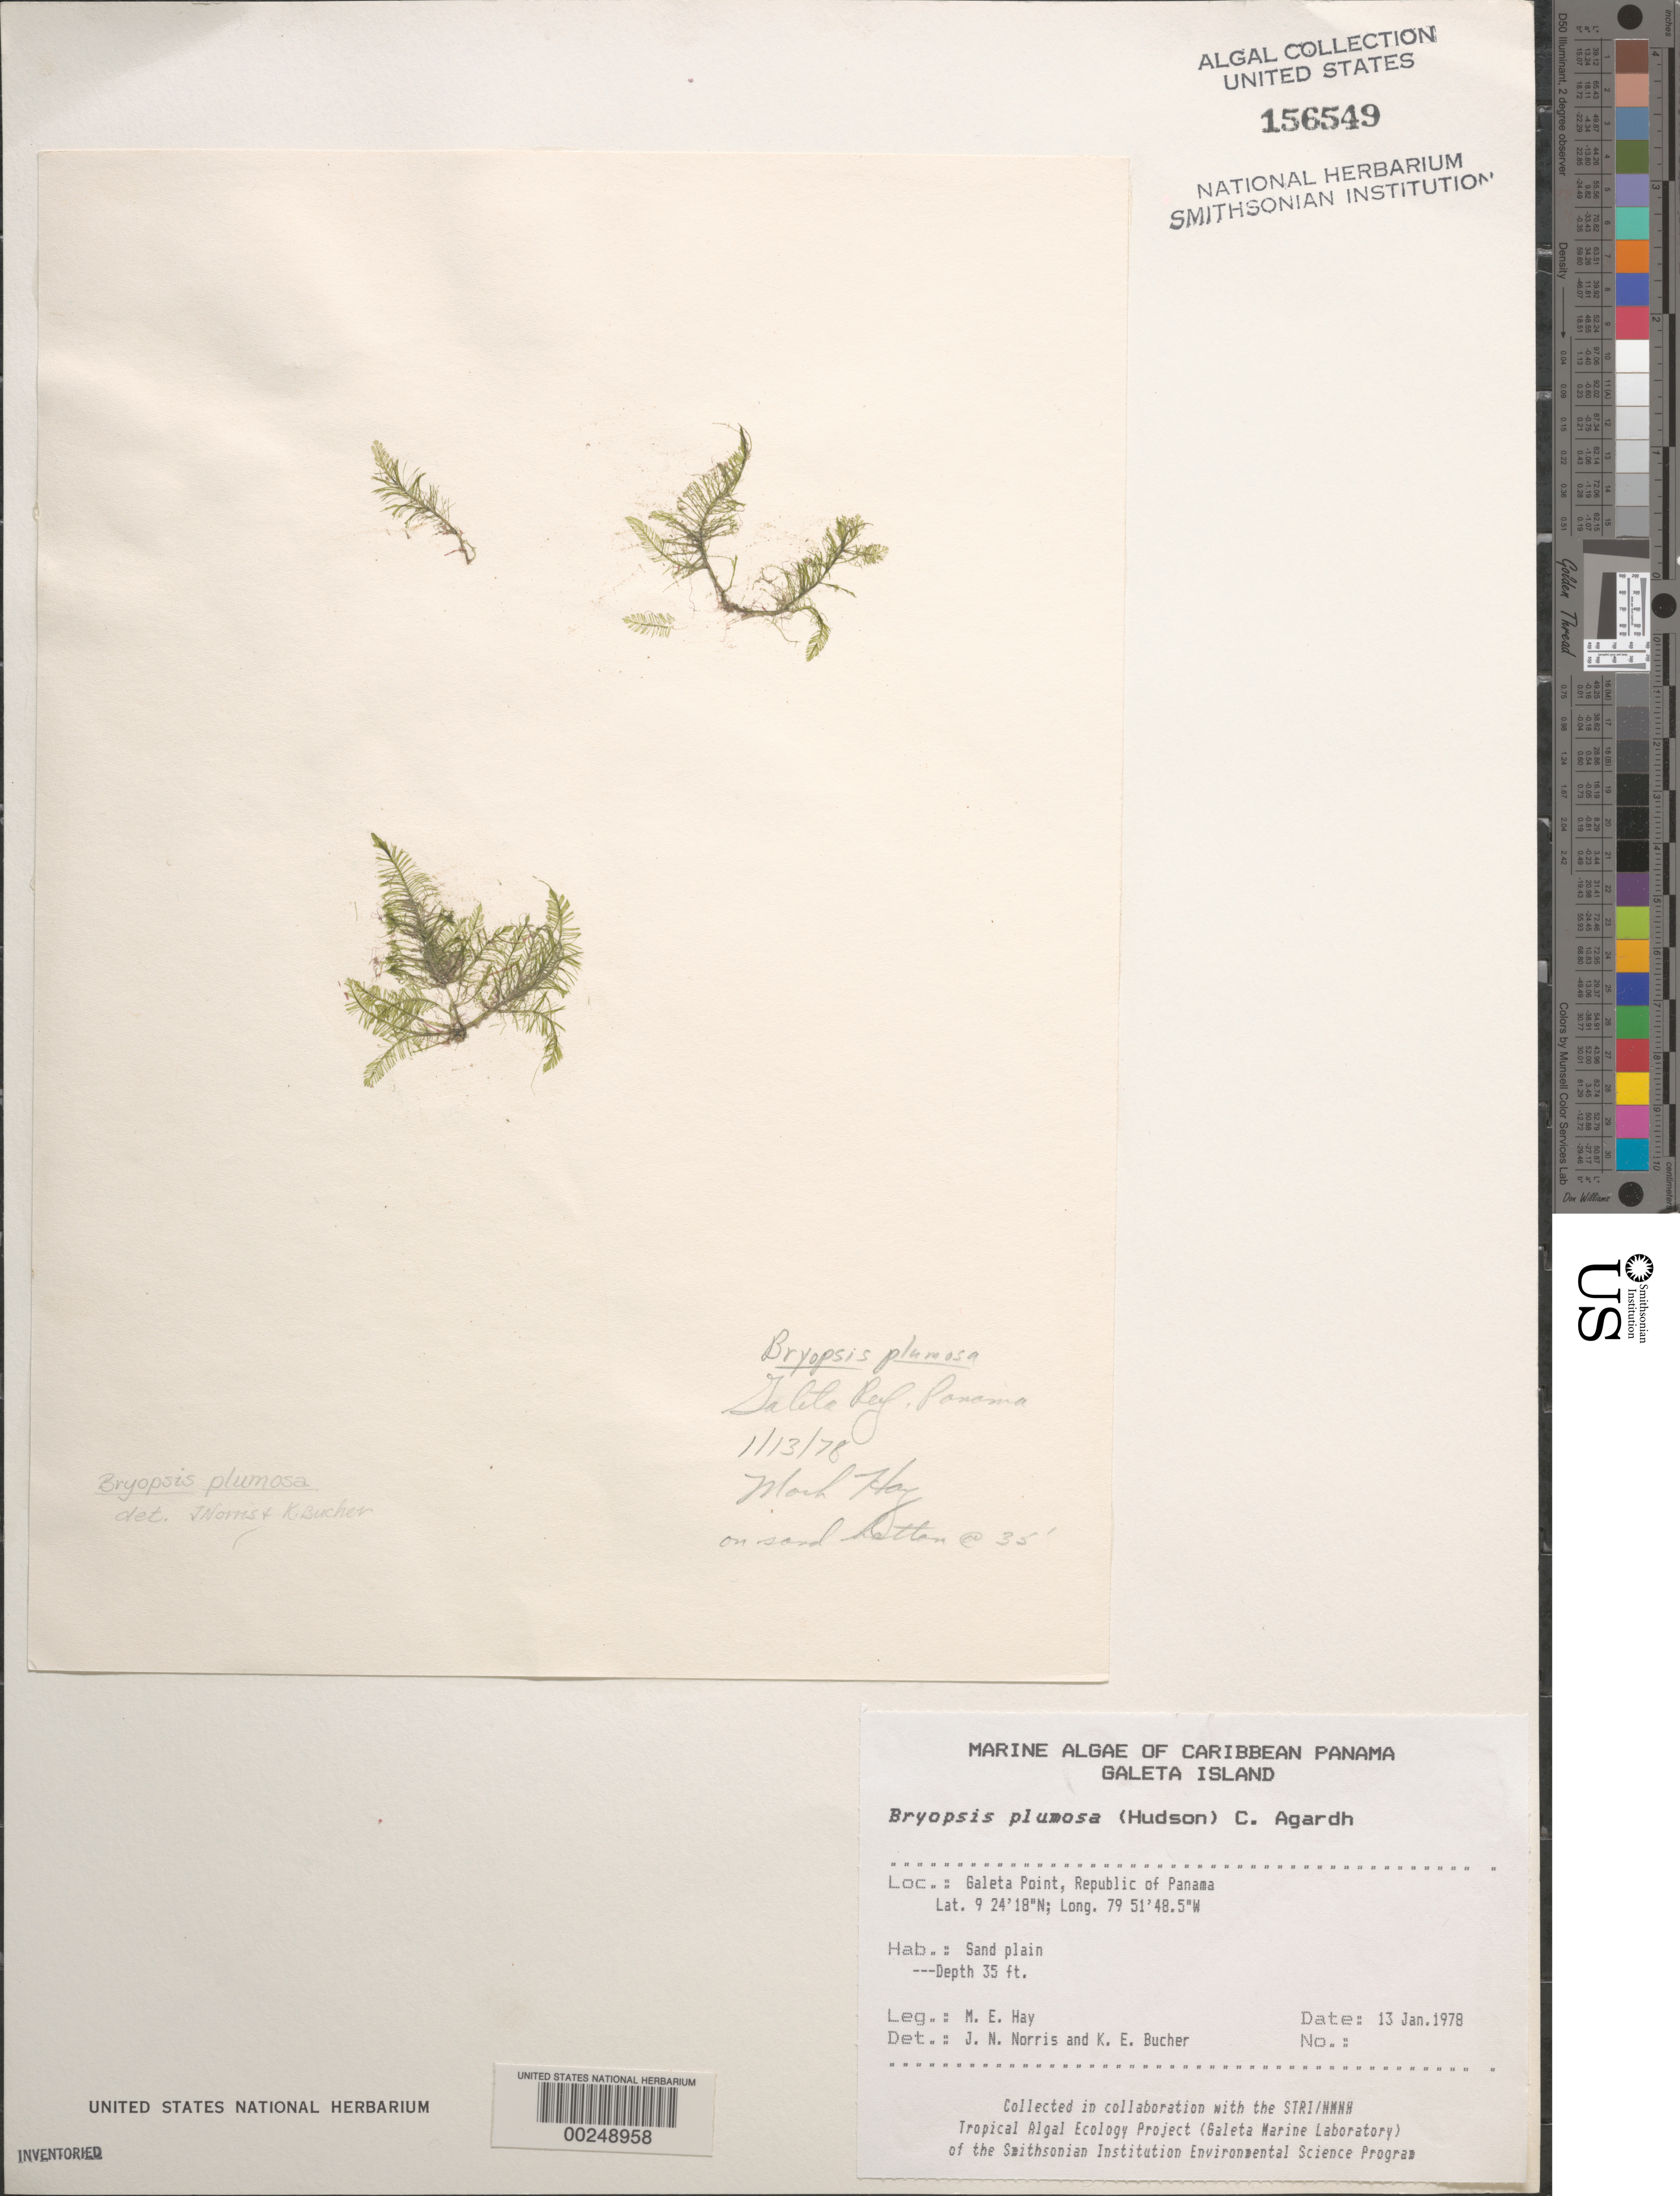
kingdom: Plantae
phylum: Chlorophyta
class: Ulvophyceae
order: Bryopsidales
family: Bryopsidaceae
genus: Bryopsis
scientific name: Bryopsis plumosa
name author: (Huds.) C. Agardh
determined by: Norris, J. N.; Bucher, K. E.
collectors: M. E. Hay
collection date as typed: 13 Jan 1978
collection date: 1978-01-13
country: Panama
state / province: Colón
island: Galeta Island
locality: Galeta Point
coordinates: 9 24' 18" N, 79 51' 48.5" W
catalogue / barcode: US 156549